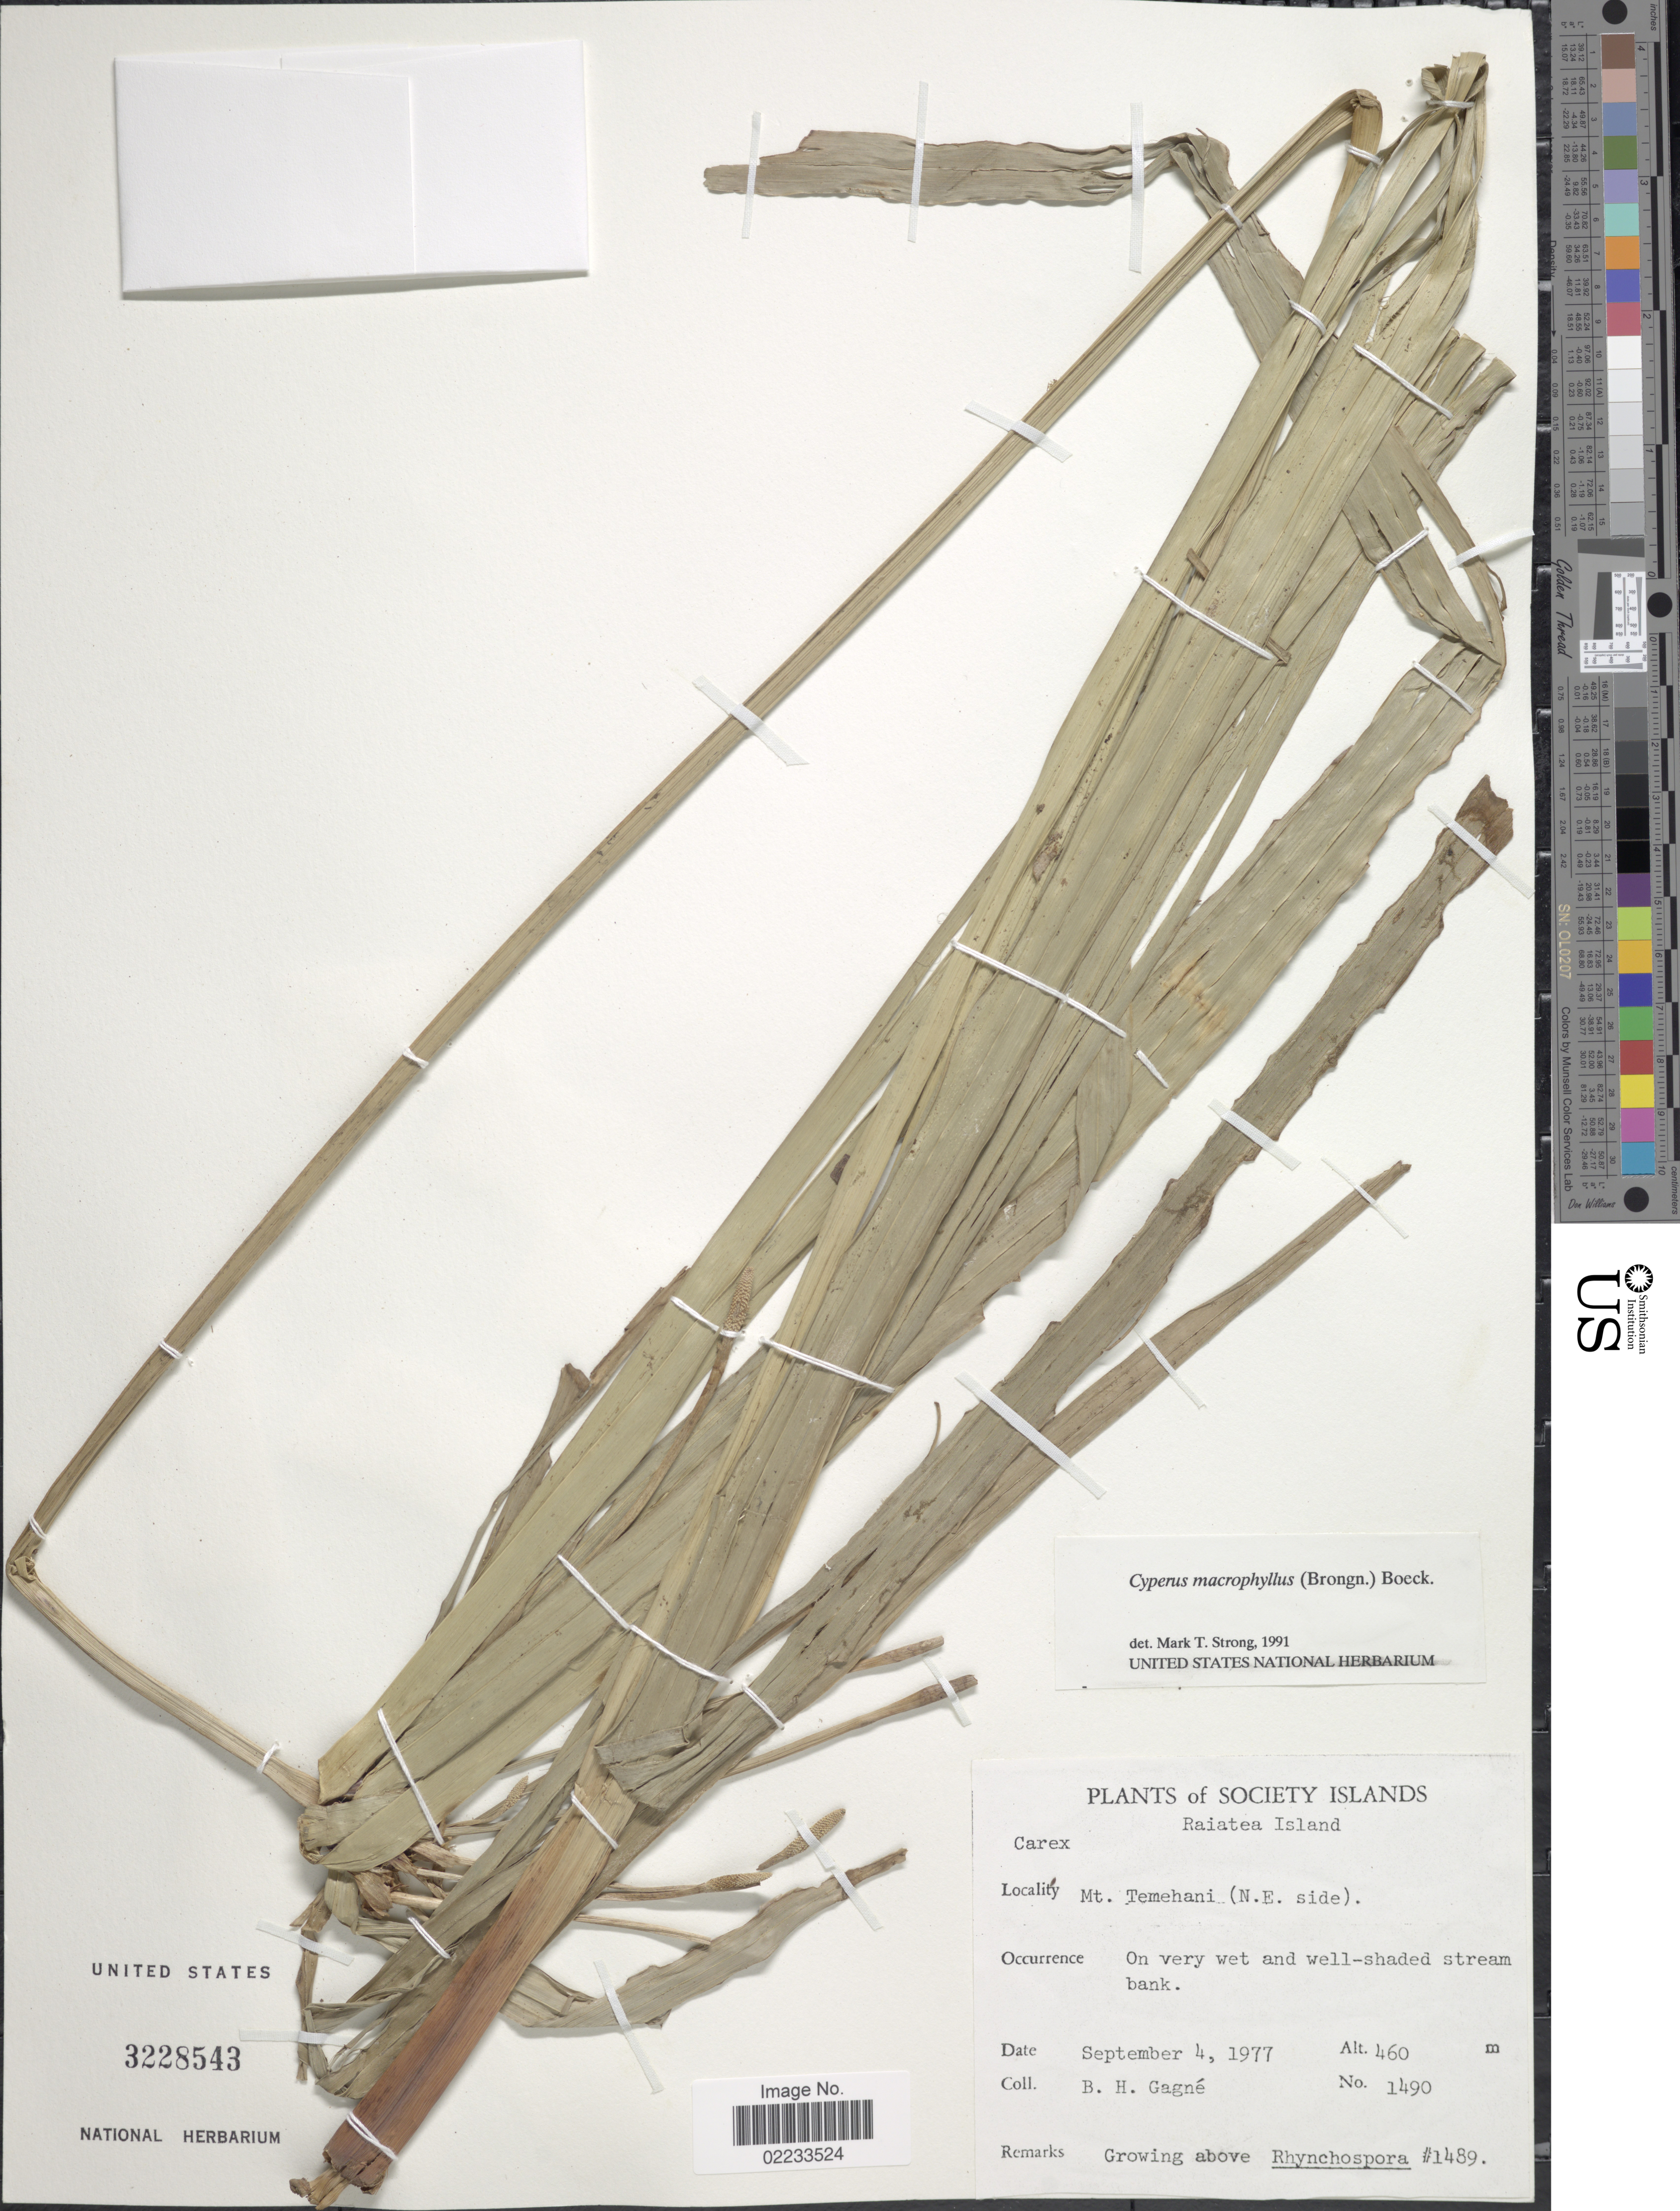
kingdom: Plantae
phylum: Tracheophyta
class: Liliopsida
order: Poales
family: Cyperaceae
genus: Cyperus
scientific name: Cyperus macrophyllus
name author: (Brongn.) Boeckeler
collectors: B. H. Gagné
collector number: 1490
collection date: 1977-09-04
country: French Polynesia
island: Raiatea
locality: Society Islands, Raiatea Island, Mt. Temehani (N.E. side)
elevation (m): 460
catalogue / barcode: US 3228543